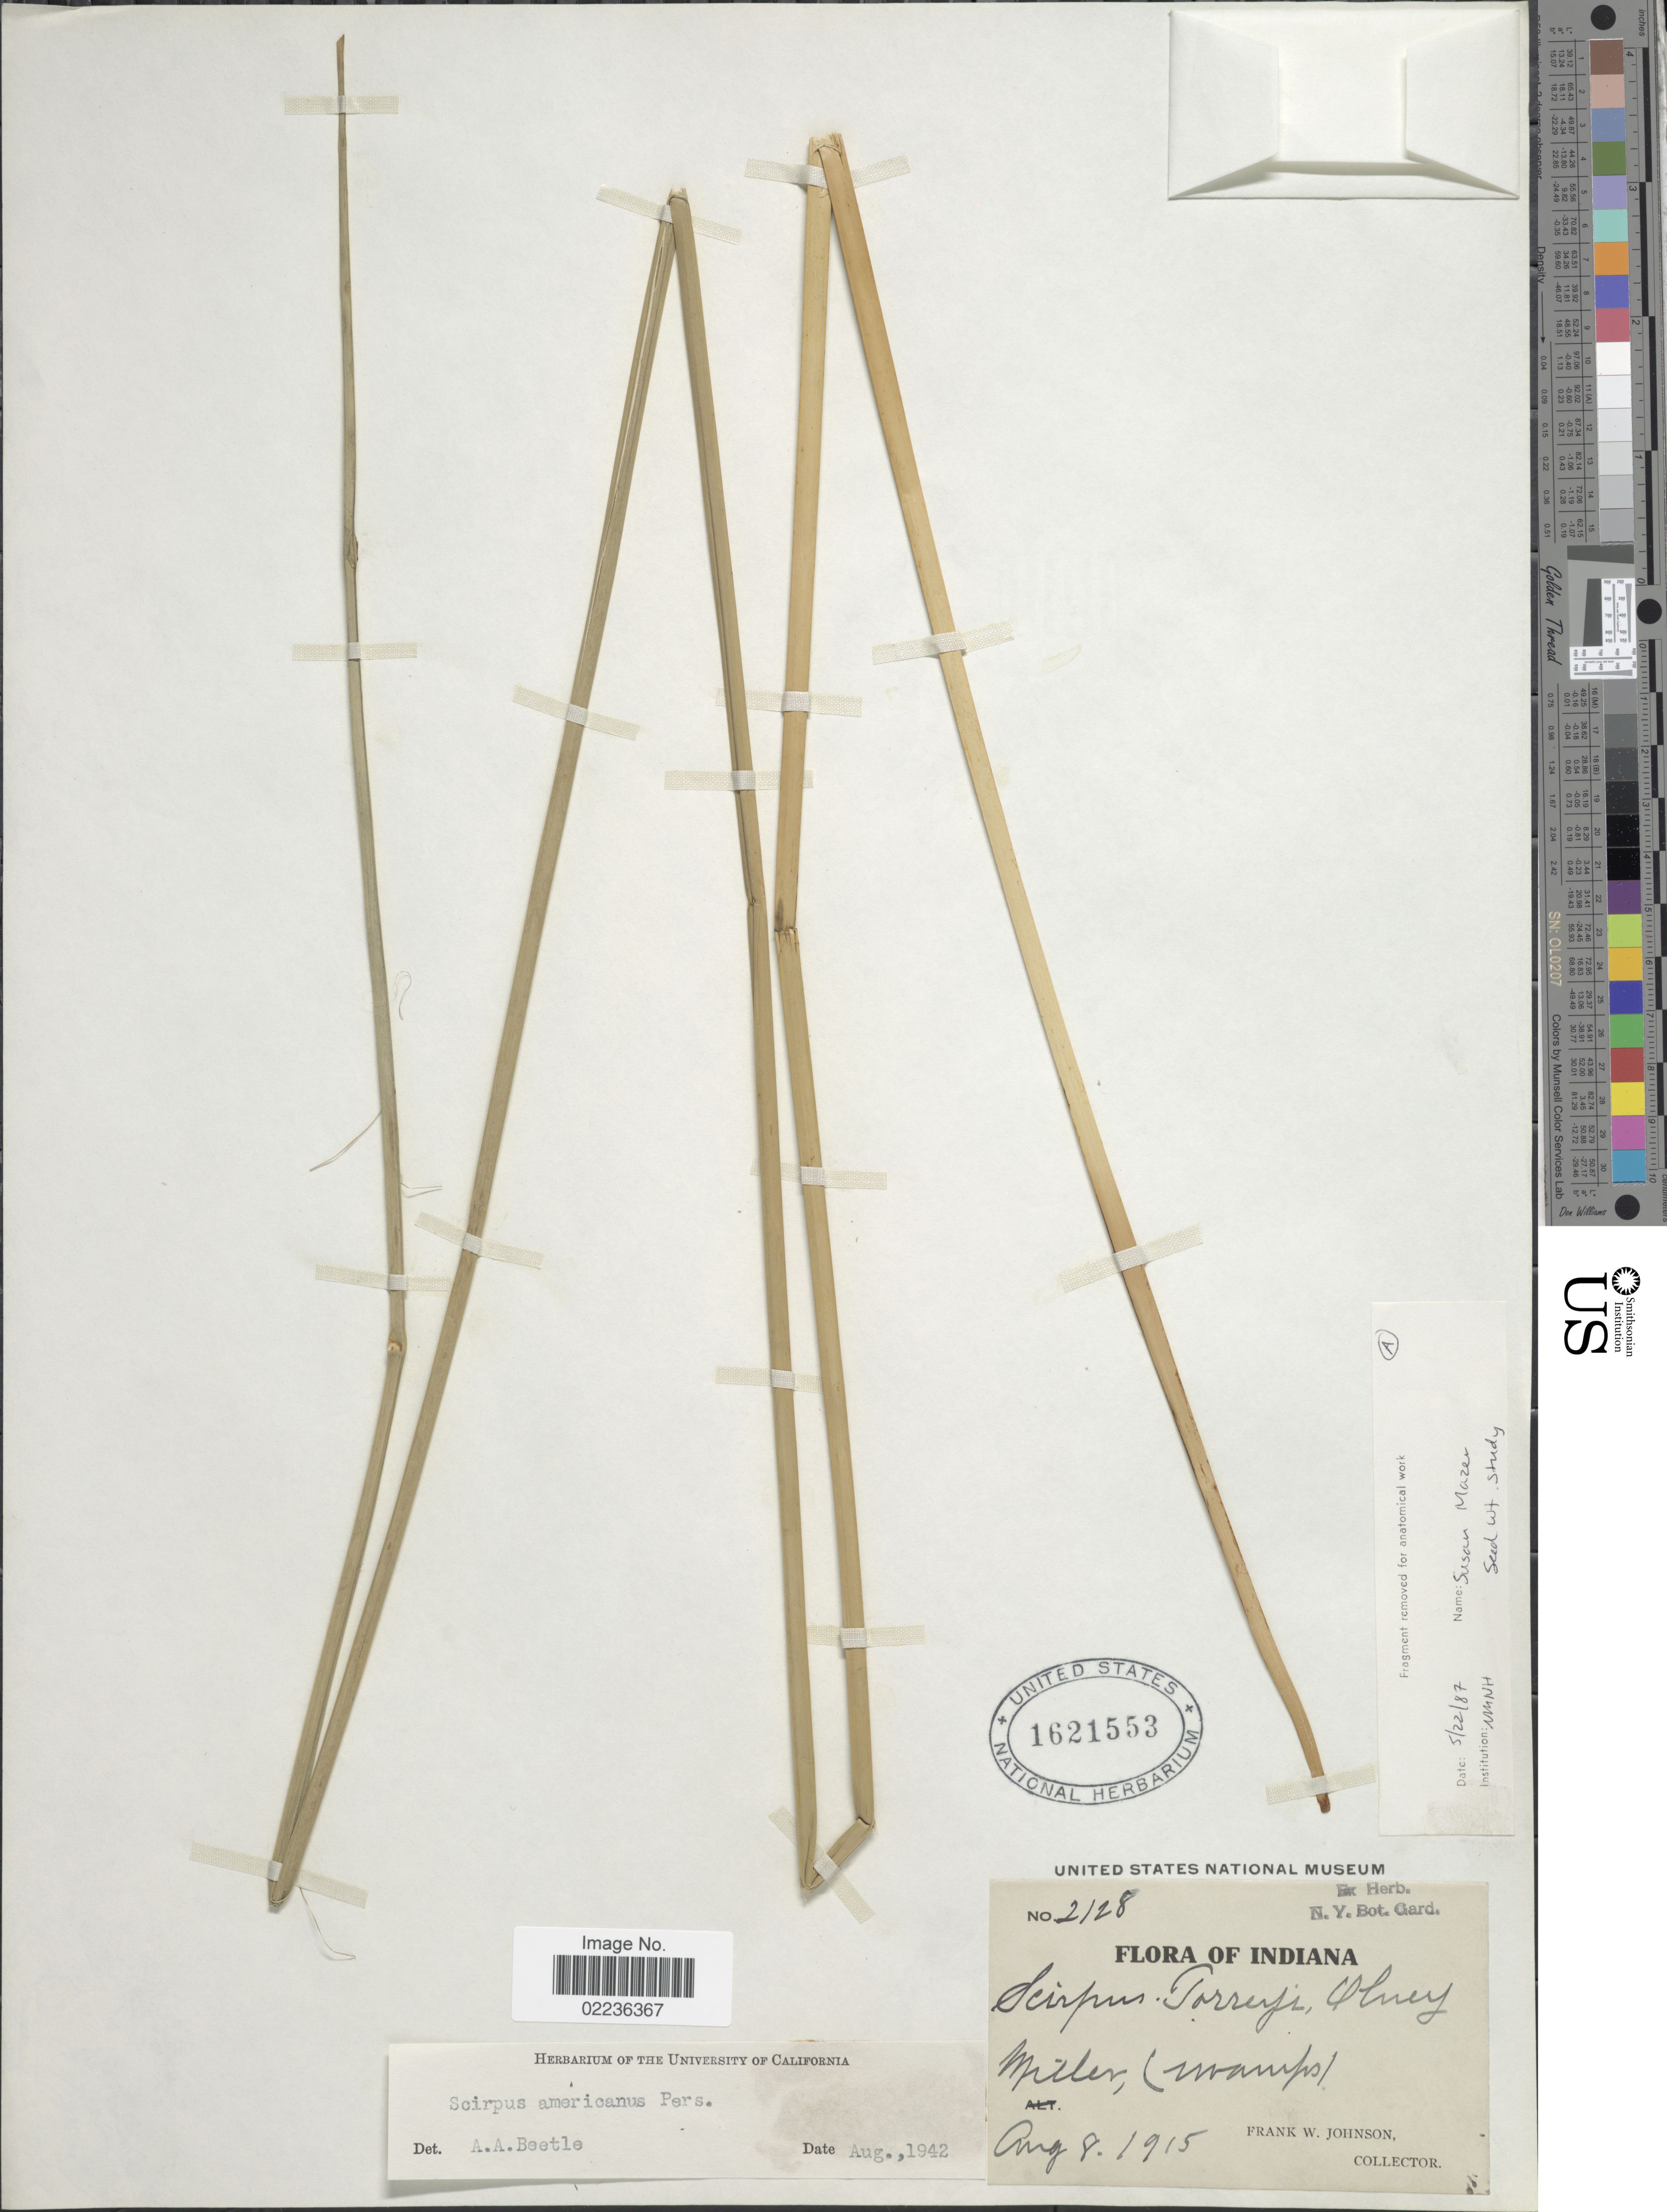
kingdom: Plantae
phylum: Tracheophyta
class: Liliopsida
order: Poales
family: Cyperaceae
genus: Schoenoplectus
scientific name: Schoenoplectus pungens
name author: (Vahl) Palla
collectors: F. W. Johnson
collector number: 2128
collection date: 1915-08-08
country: United States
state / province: Indiana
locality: Miller (swamps)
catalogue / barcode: US 1621553